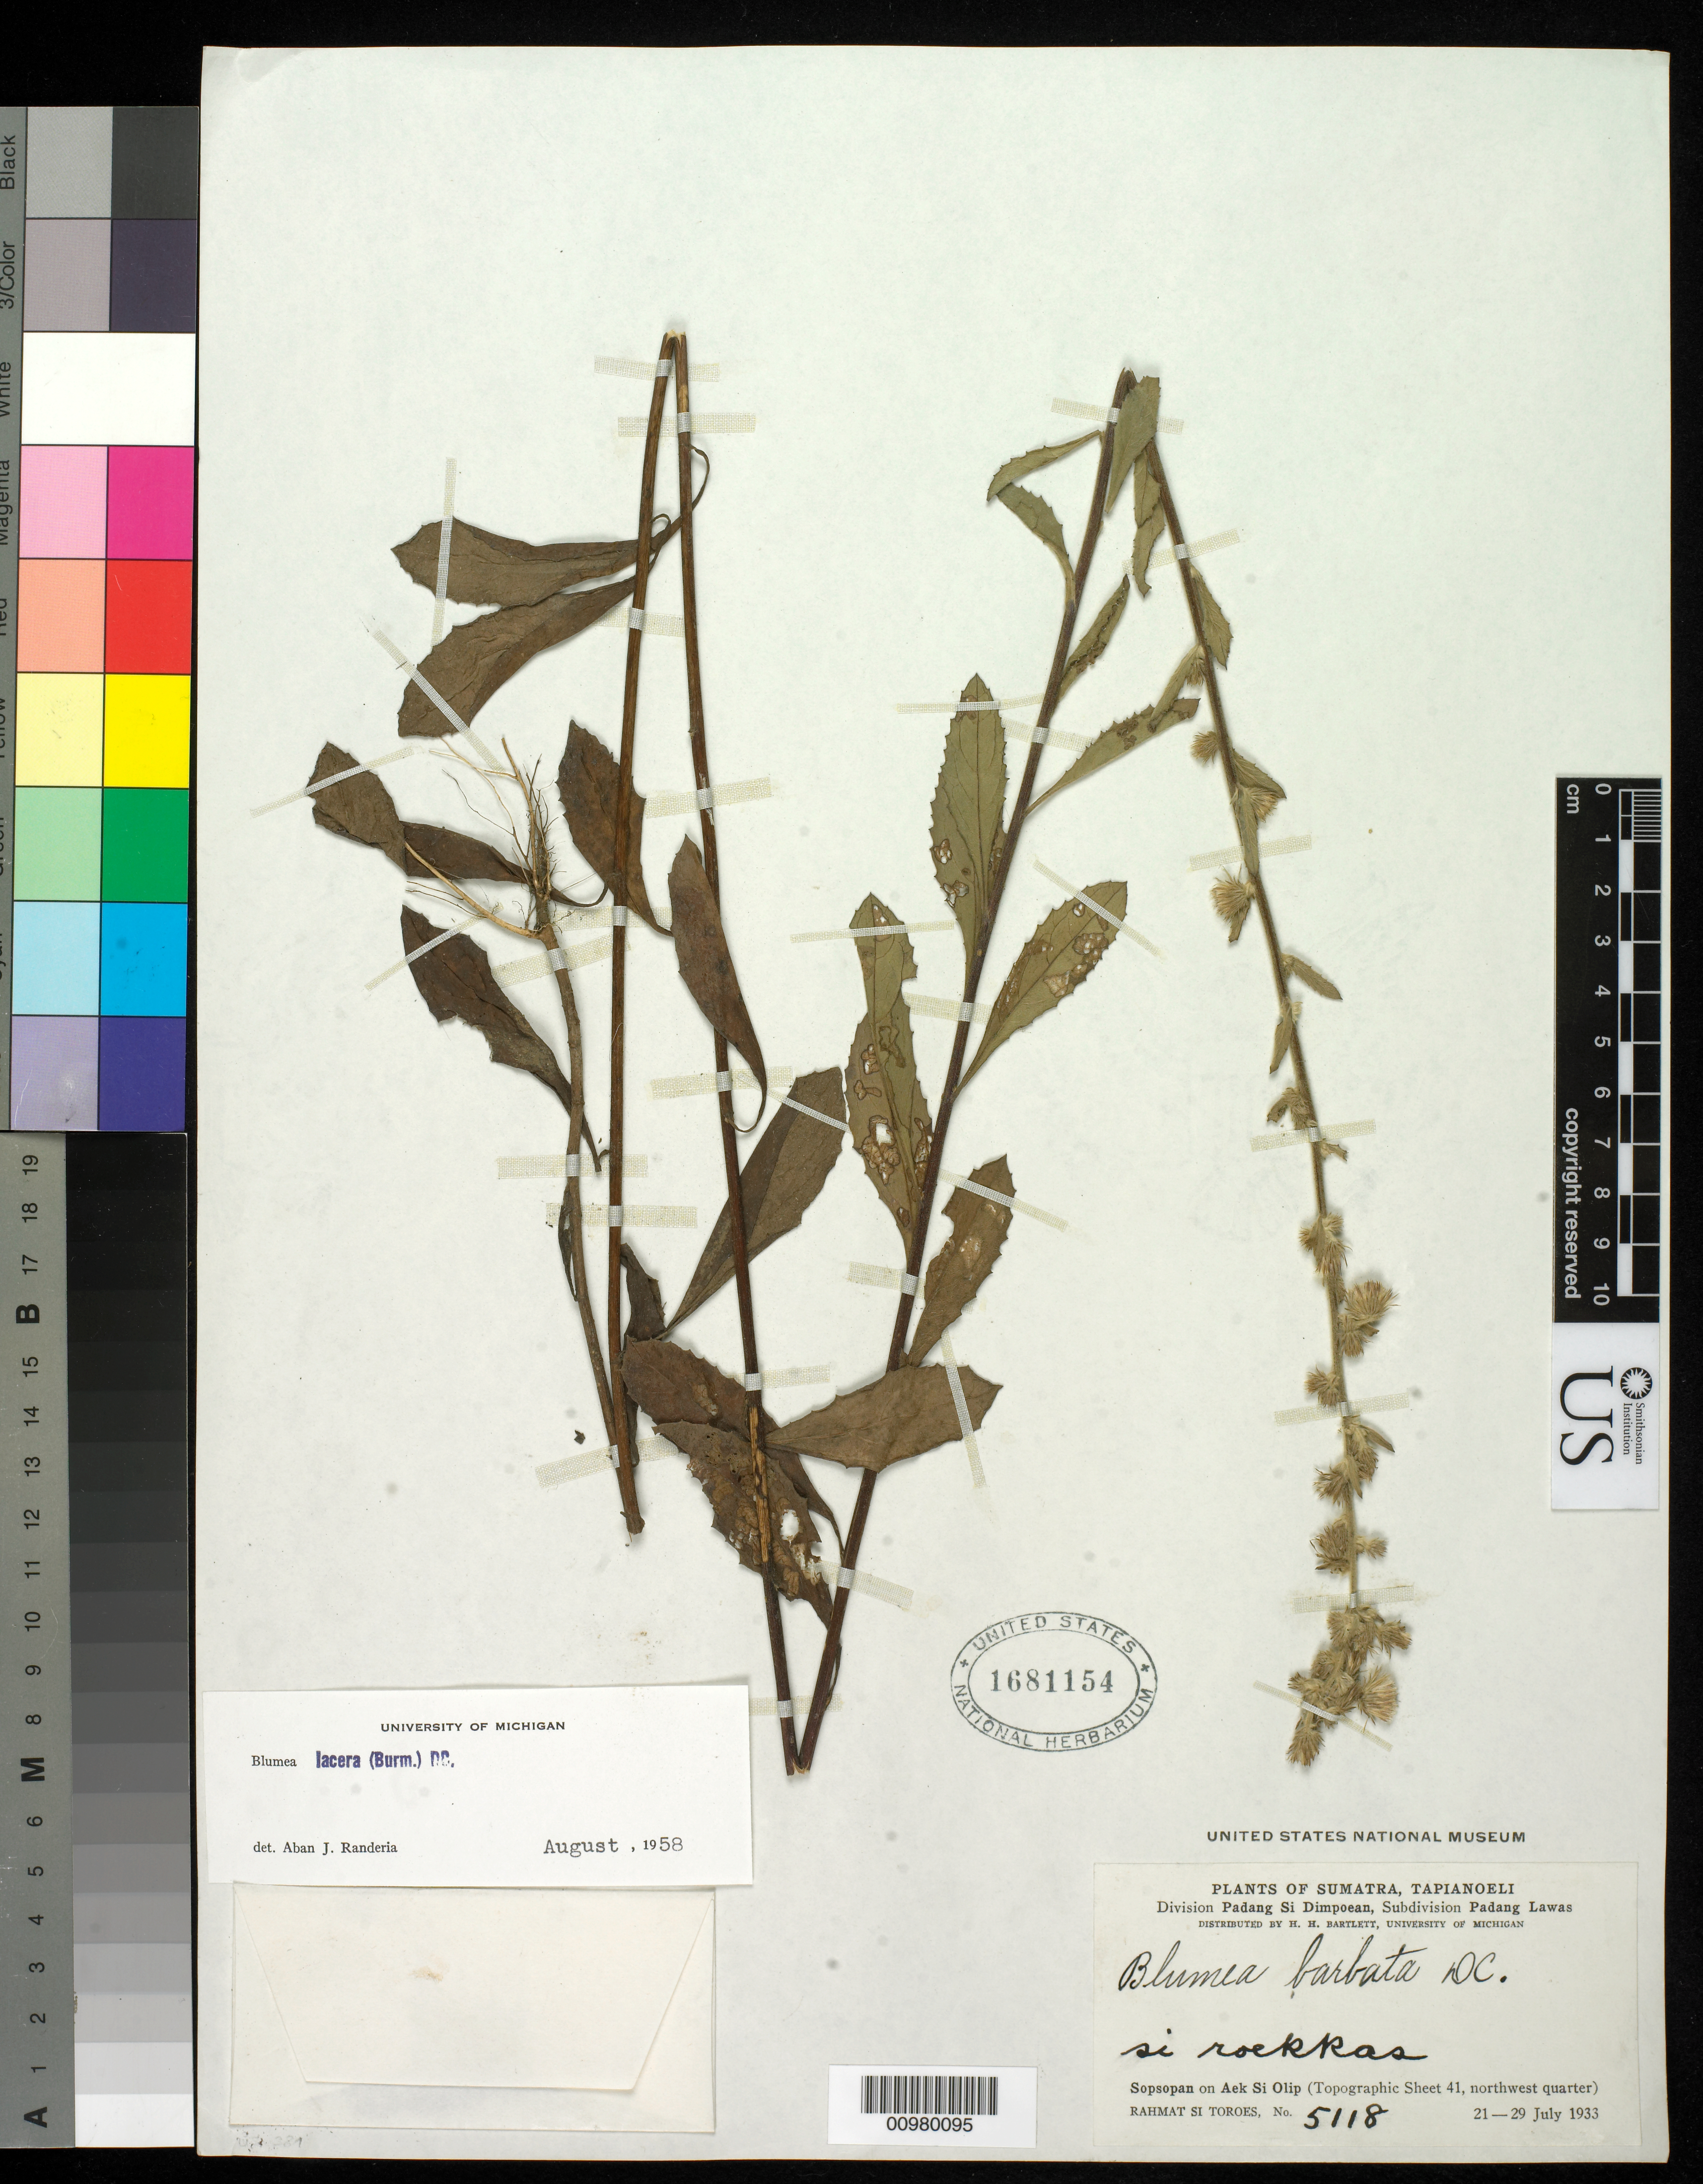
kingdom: Plantae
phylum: Tracheophyta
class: Magnoliopsida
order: Asterales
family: Asteraceae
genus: Blumea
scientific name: Blumea lacera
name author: (Roxb.) DC.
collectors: Rahmat Si Boeea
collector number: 5118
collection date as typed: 21 Jul 1933 to 29 Jul 1933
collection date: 1933-07-21/1933-07-29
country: Indonesia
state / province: Sumatra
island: Sumatra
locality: Sopsopan on Aek Si Olip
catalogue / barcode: US 1681154